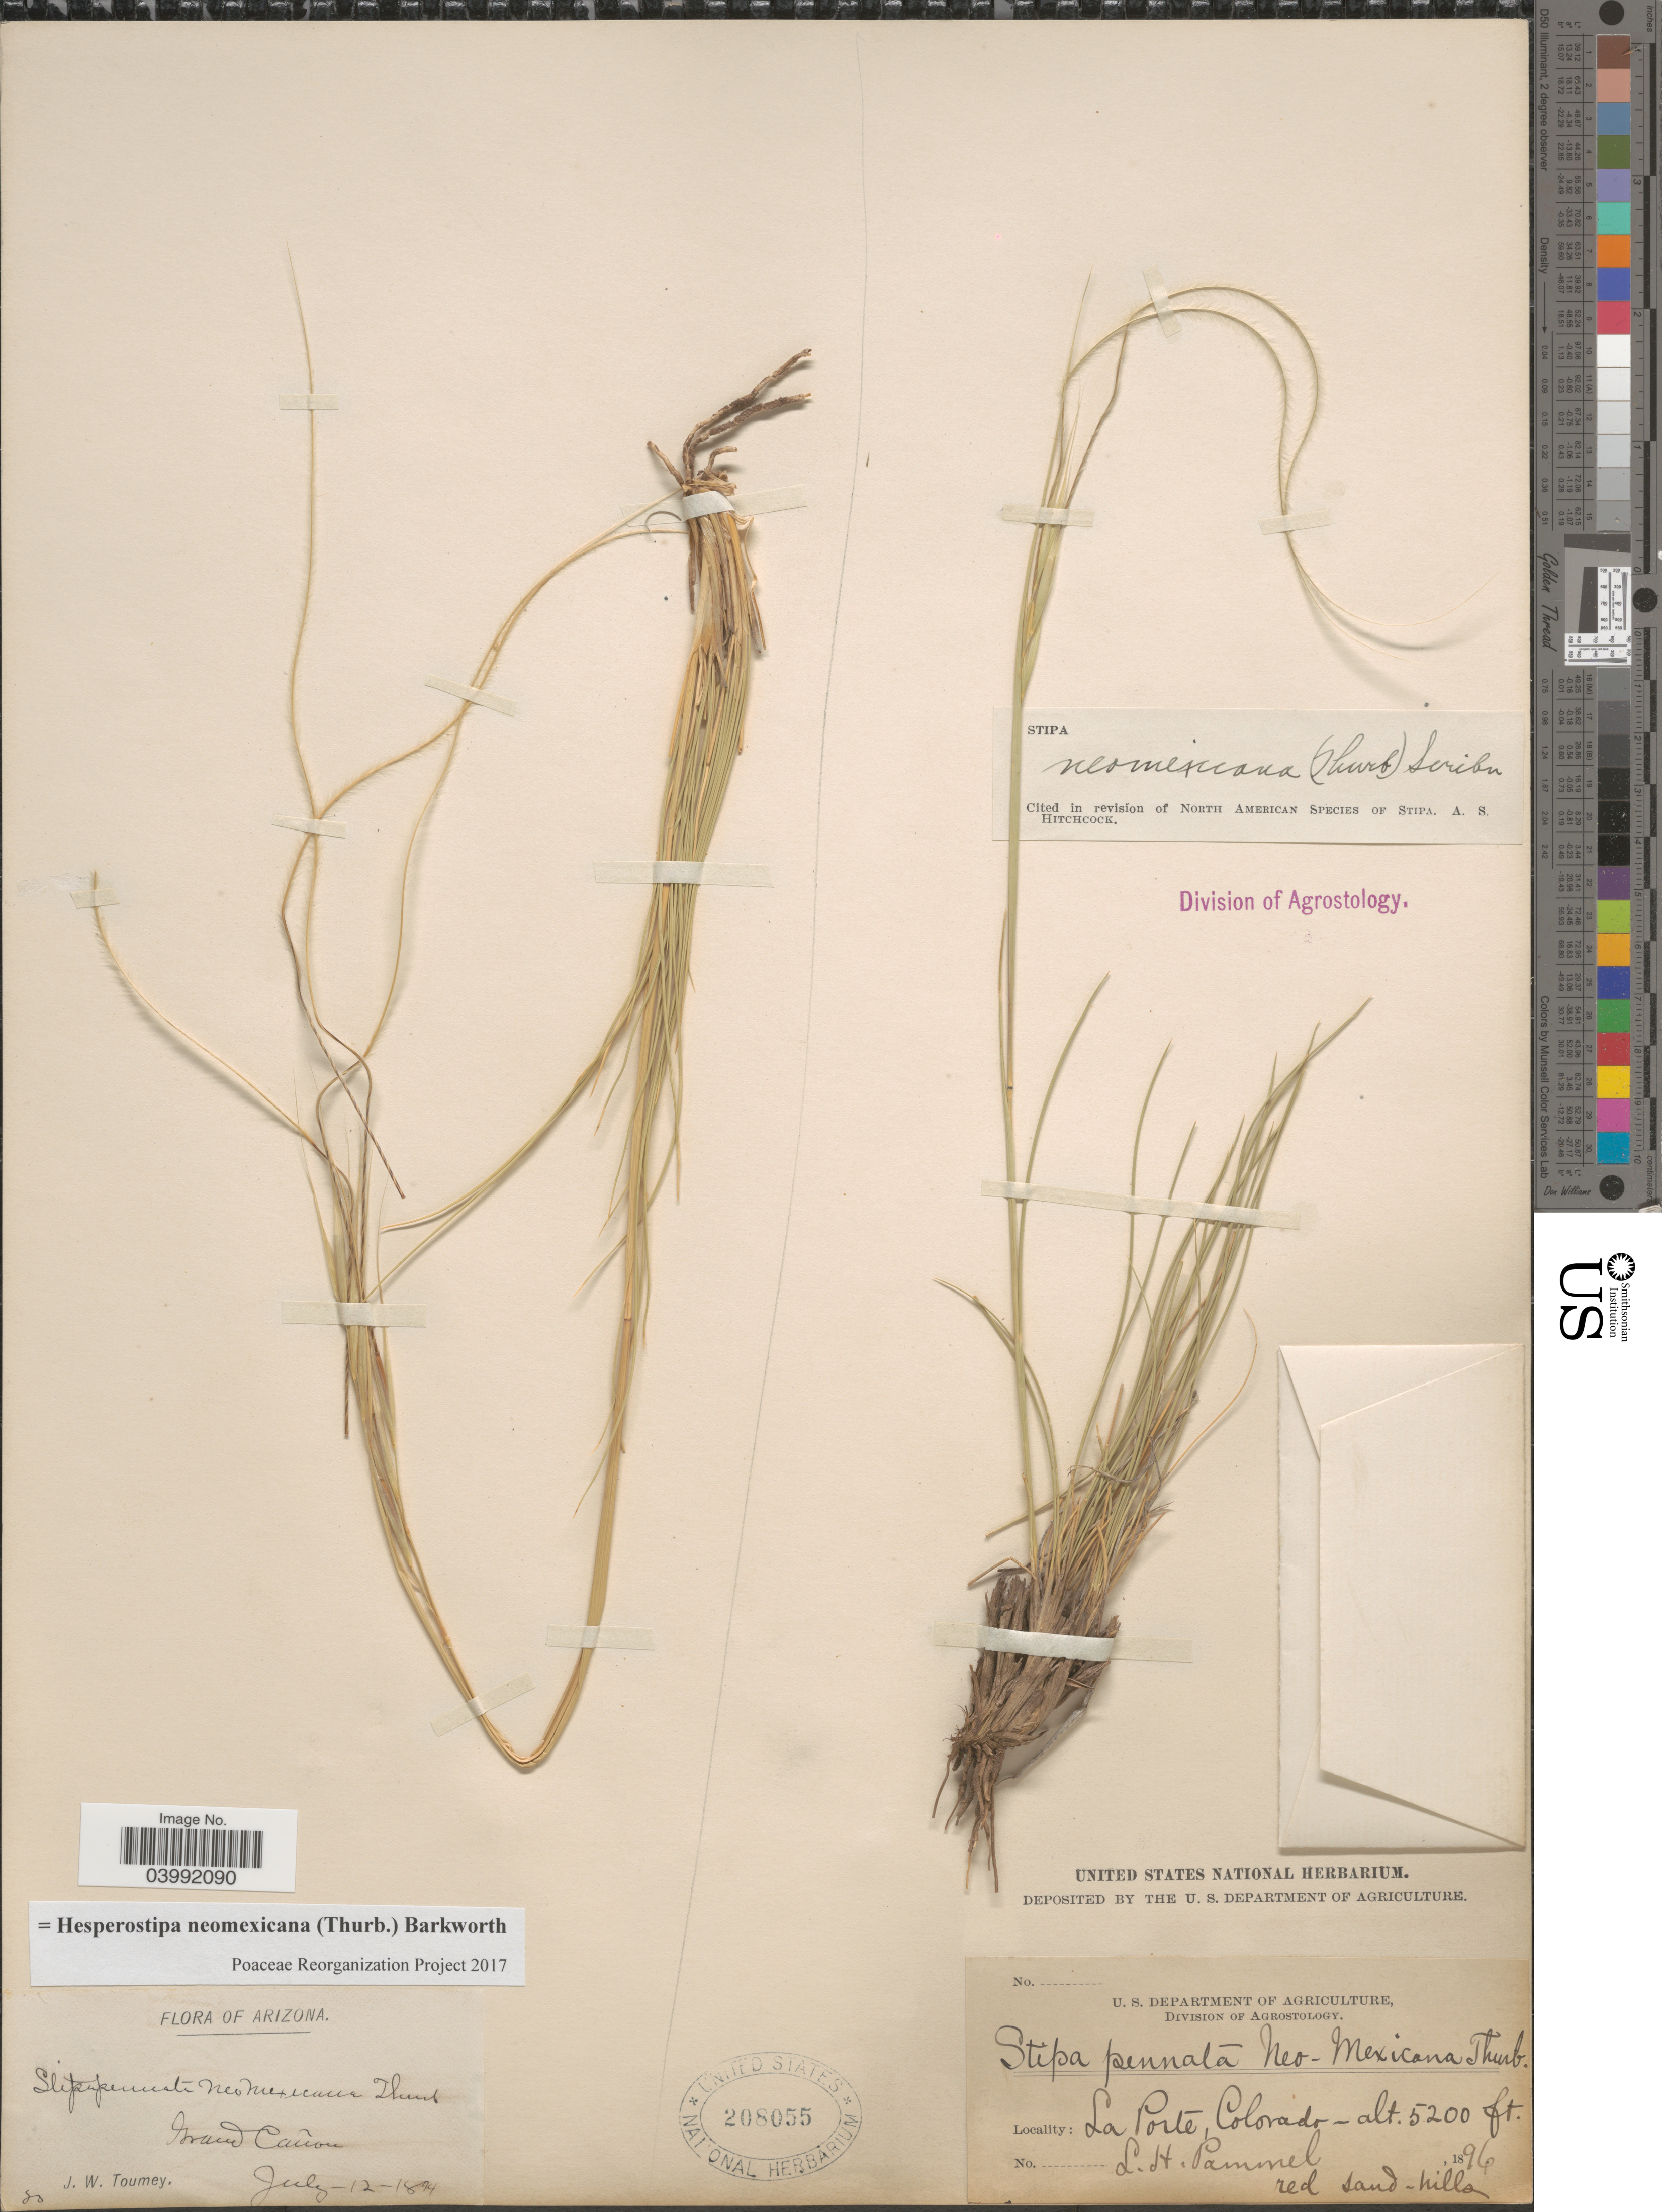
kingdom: Plantae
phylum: Tracheophyta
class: Liliopsida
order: Poales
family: Poaceae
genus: Hesperostipa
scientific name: Hesperostipa neomexicana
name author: (Thurb.) Barkworth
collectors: L. Pammel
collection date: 1896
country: United States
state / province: Colorado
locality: La Porte.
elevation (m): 1585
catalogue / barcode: US 208055-2